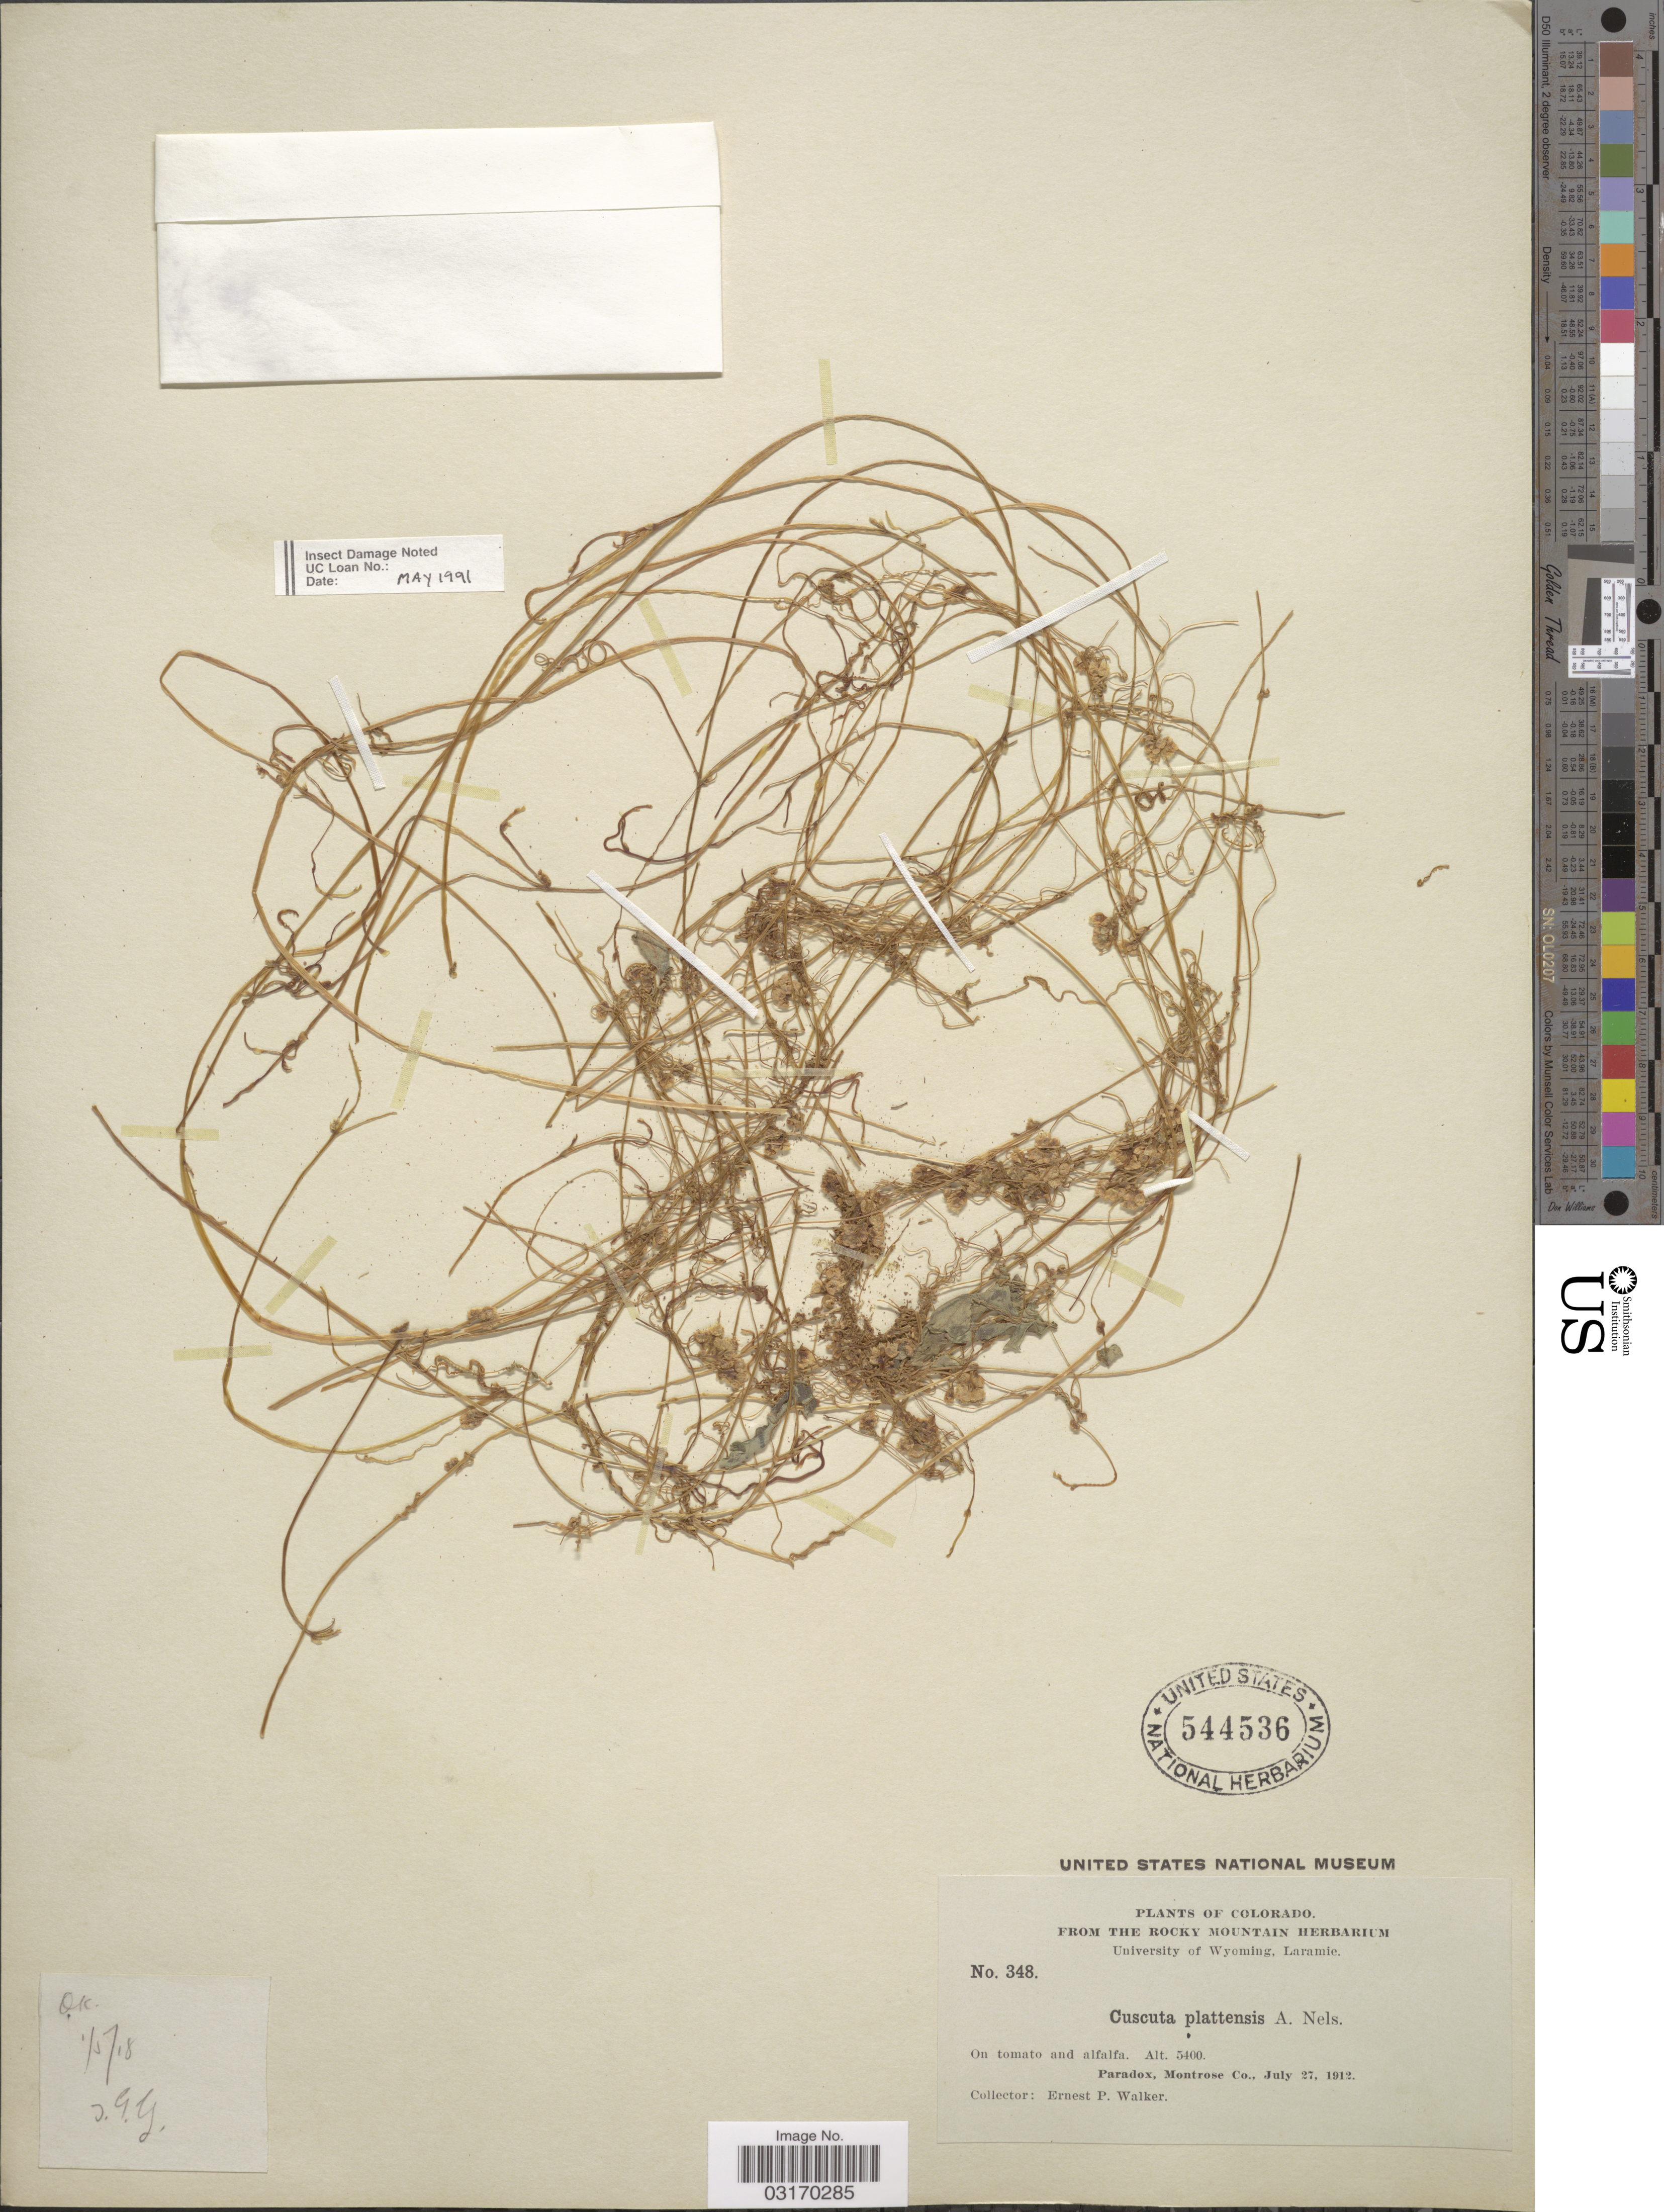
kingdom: Plantae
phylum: Tracheophyta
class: Magnoliopsida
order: Solanales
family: Convolvulaceae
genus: Cuscuta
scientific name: Cuscuta plattensis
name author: A. Nelson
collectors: E. P. Walker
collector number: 348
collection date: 1912-07-27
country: United States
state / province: Colorado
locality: Paradox, Montrose Co.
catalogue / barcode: US 544536